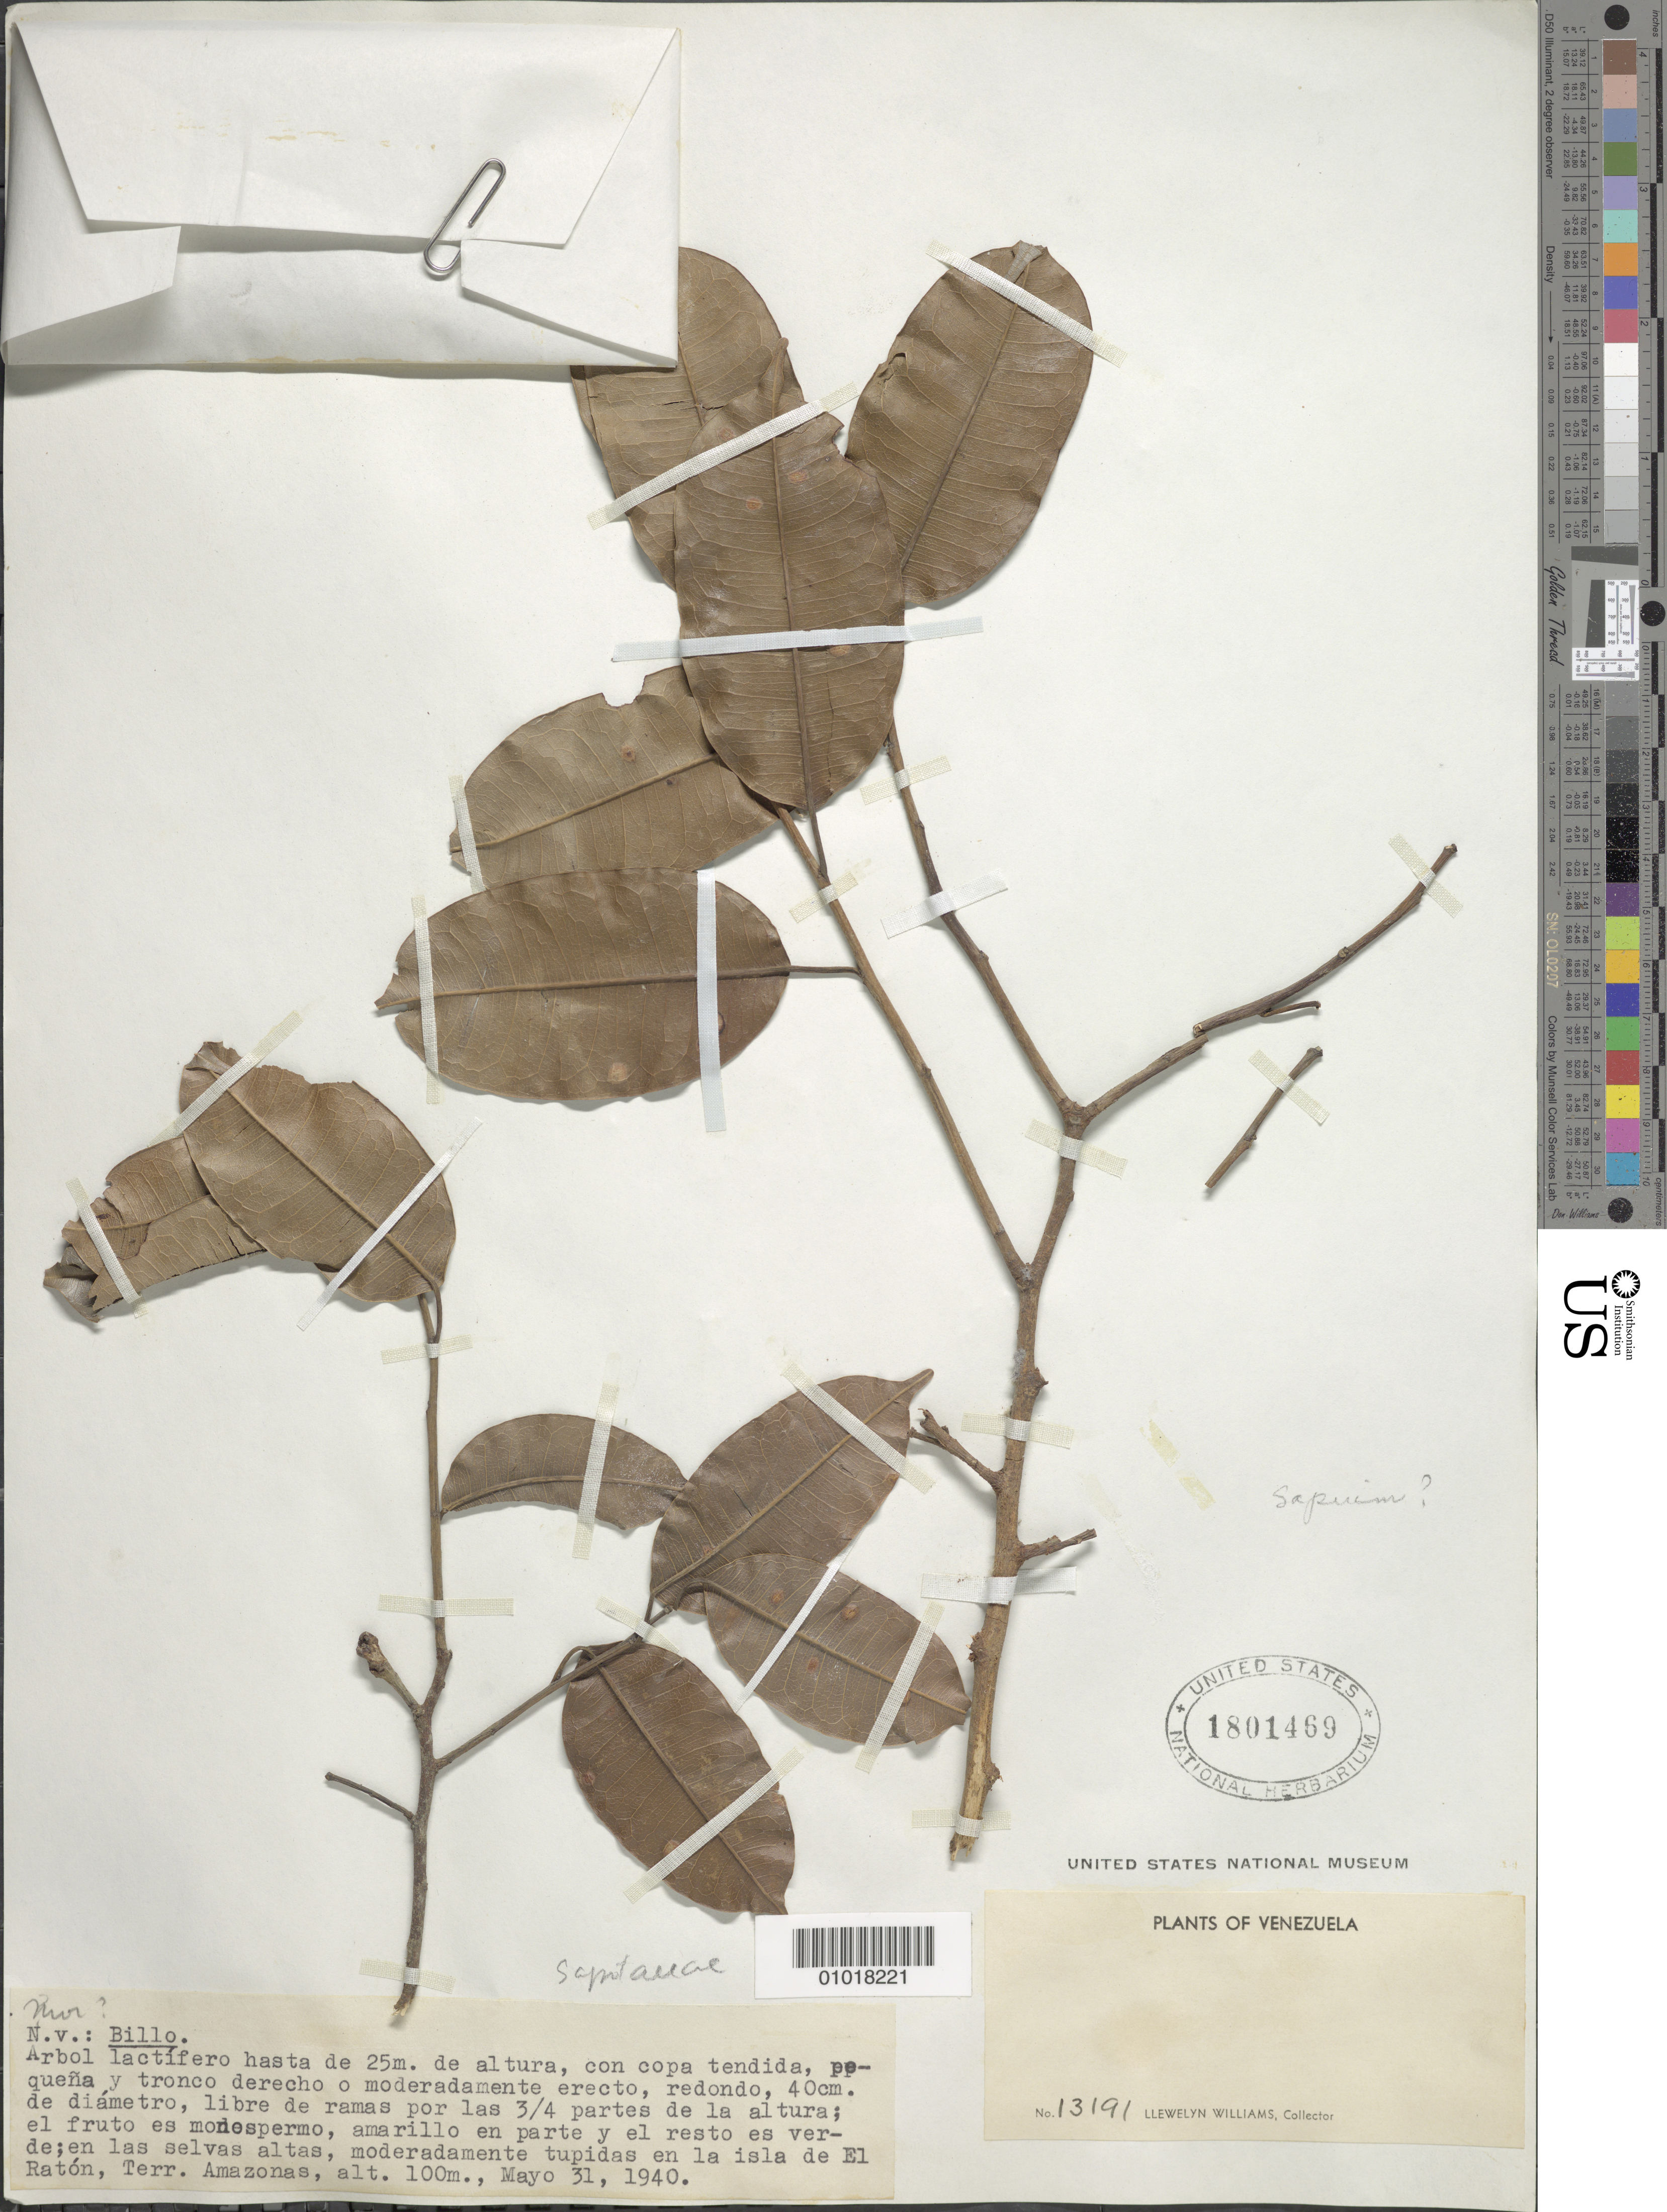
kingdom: Plantae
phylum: Tracheophyta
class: Magnoliopsida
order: Ericales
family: Sapotaceae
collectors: Ll. Williams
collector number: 13191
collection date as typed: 31-May-40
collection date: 1940-05-31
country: Venezuela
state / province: Amazonas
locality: Isla de El Ratón, Alto Orinoco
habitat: Selvas altas, moderamente tupidas en la isla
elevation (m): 100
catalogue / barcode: US 1801469